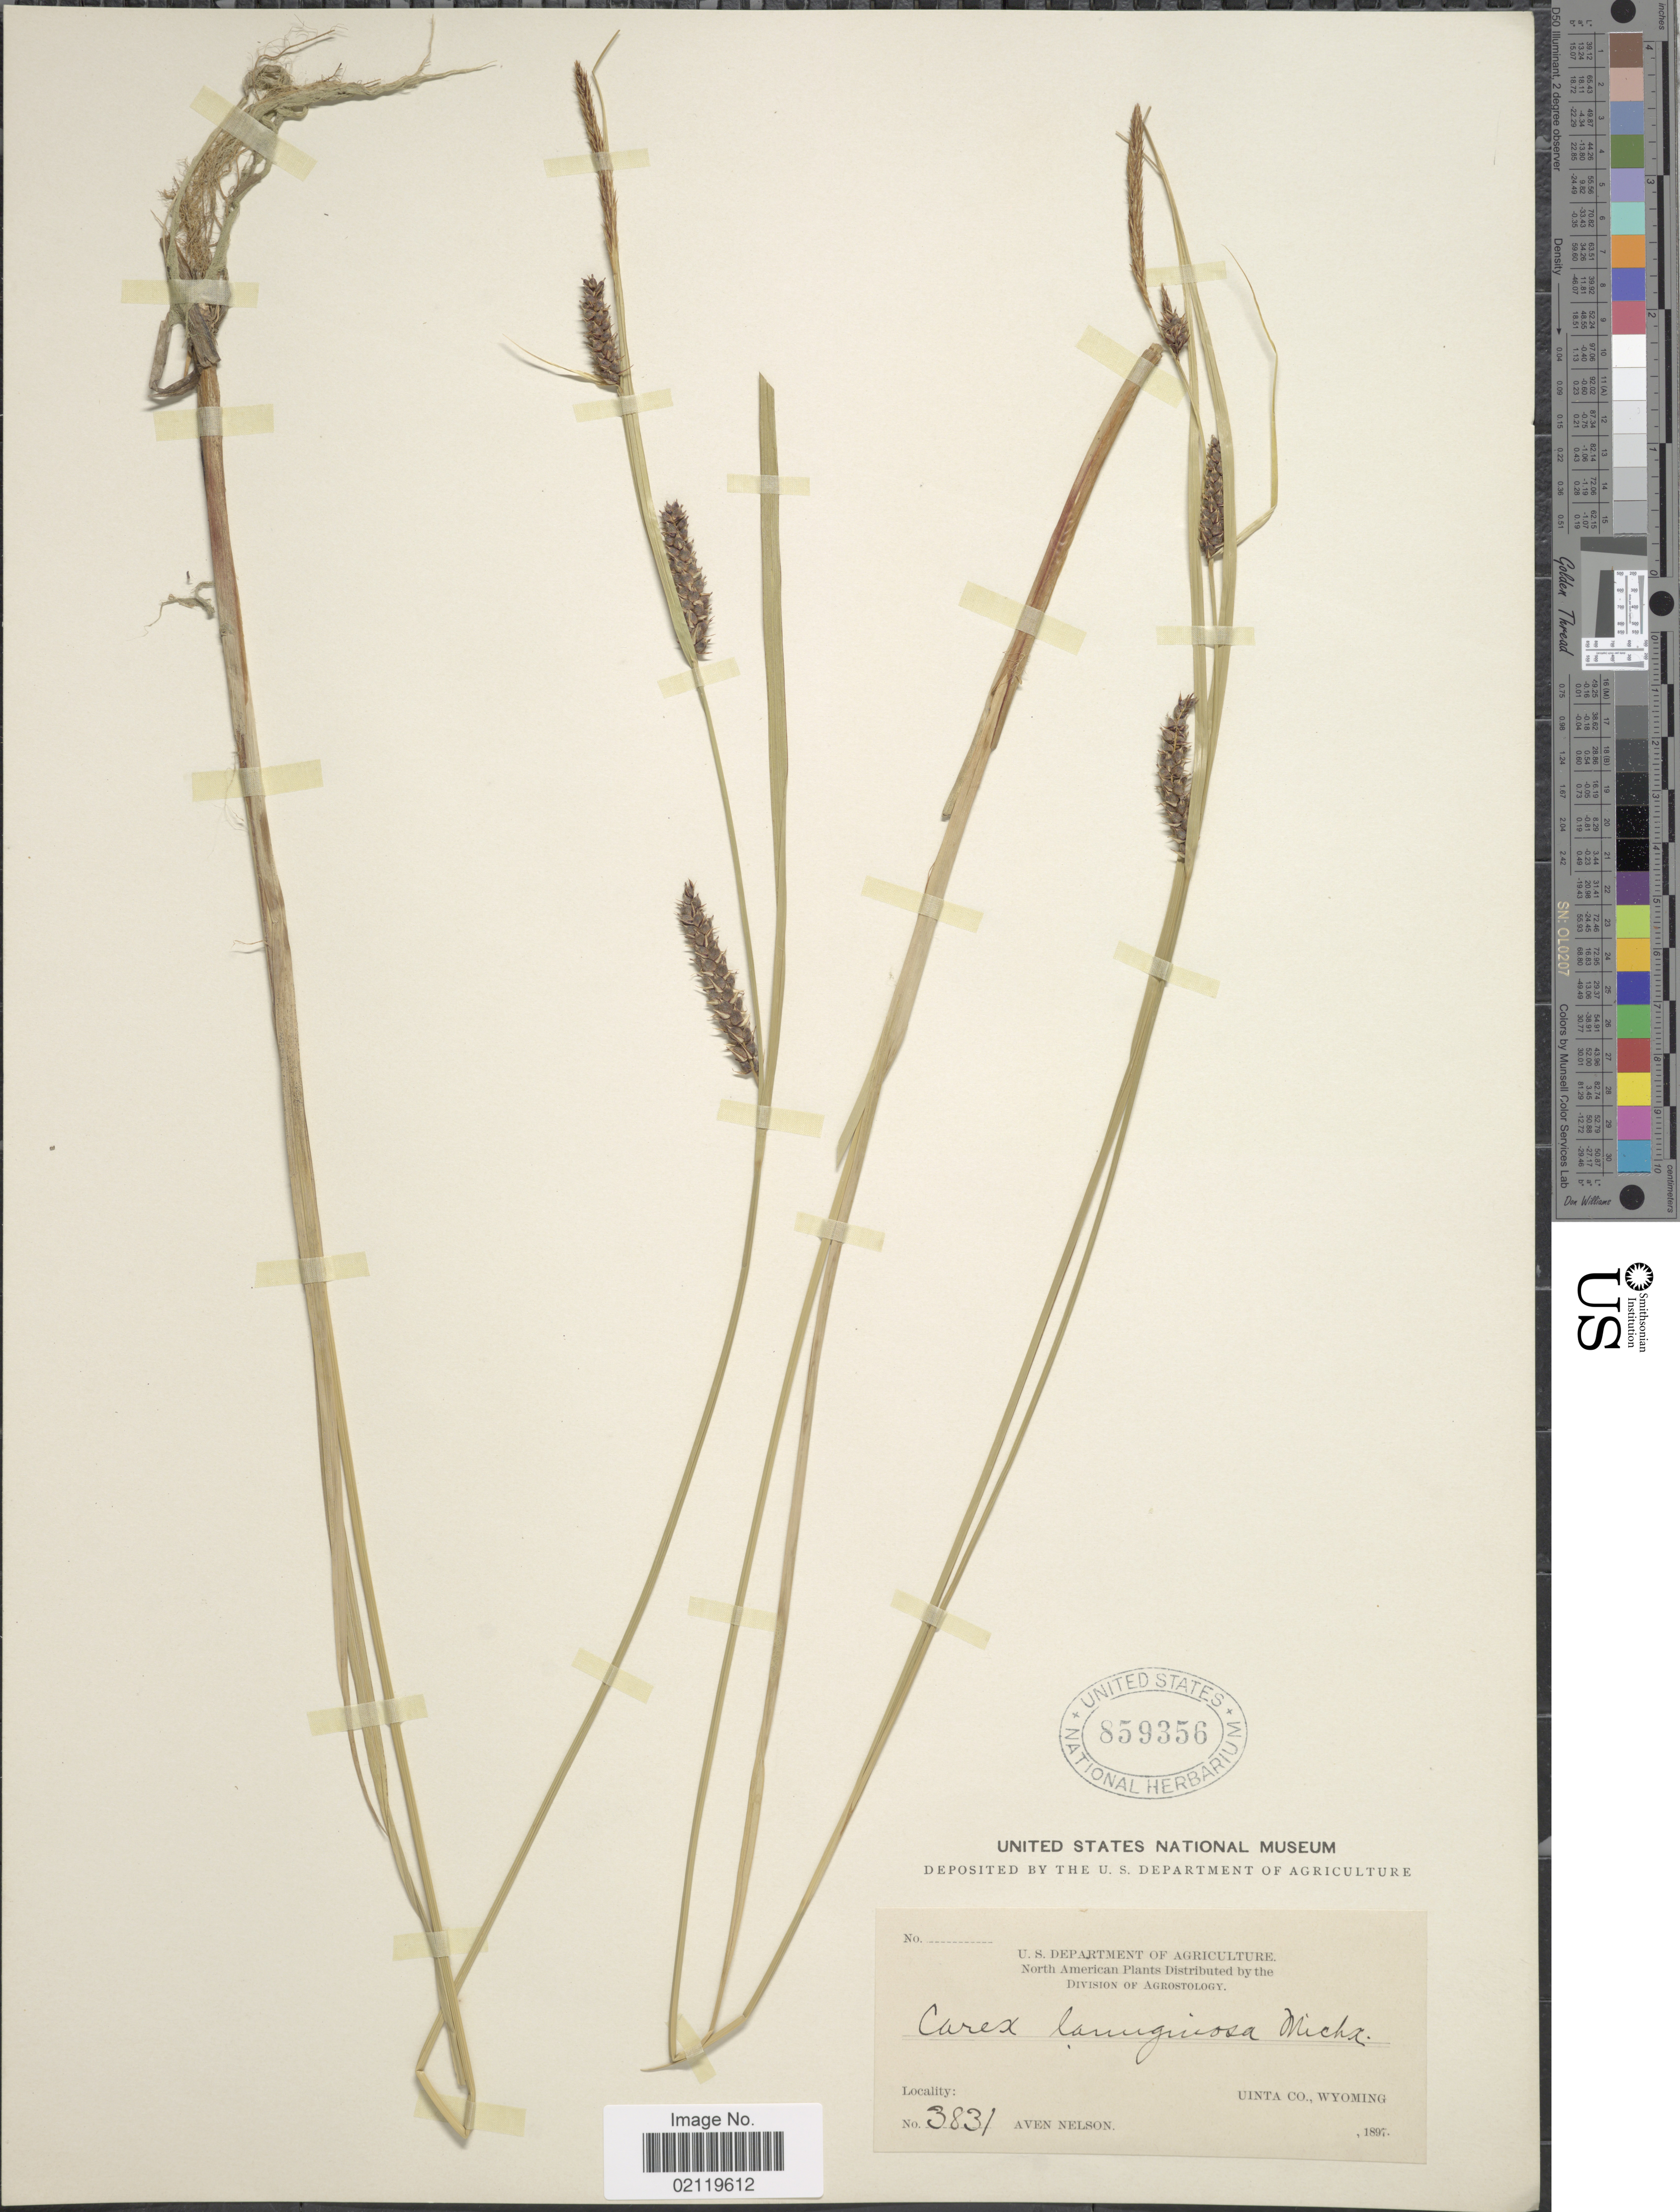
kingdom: Plantae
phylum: Tracheophyta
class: Liliopsida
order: Poales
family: Cyperaceae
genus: Carex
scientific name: Carex pellita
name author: Muhl. ex Willd.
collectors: A. Nelson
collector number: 3831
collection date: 1897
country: United States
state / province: Wyoming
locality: Uinta Co.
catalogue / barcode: US 859356